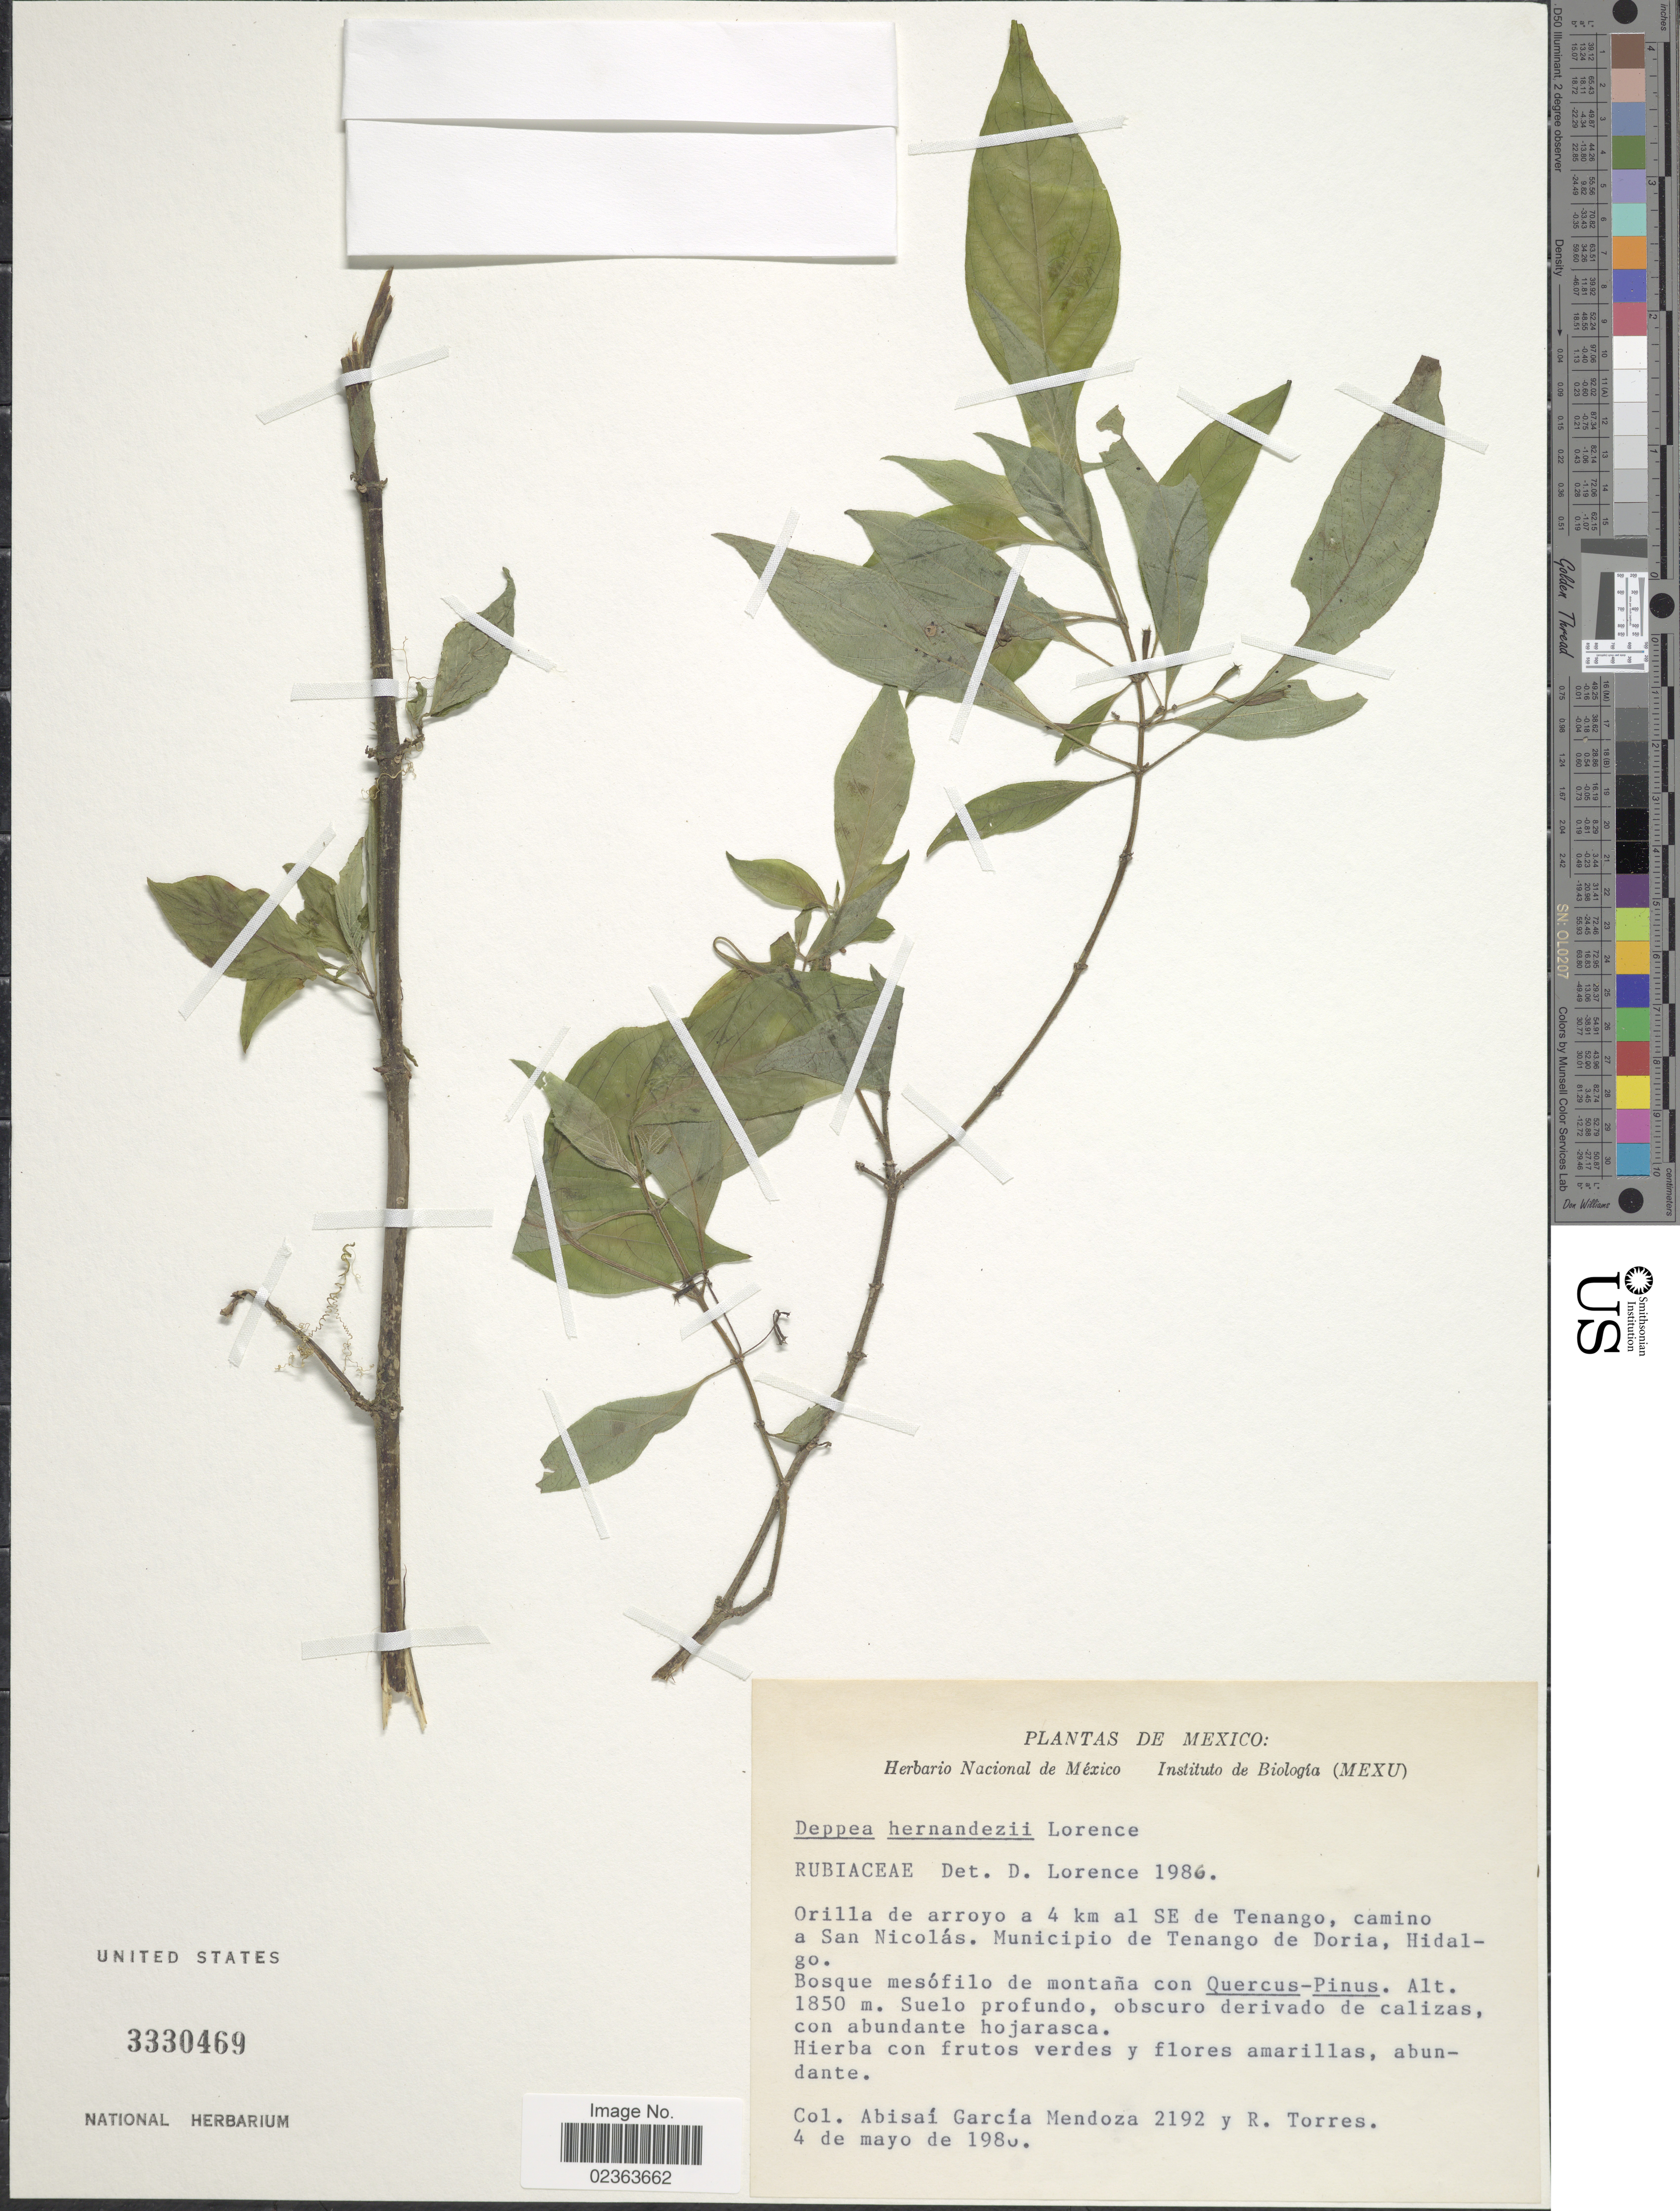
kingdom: Plantae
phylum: Tracheophyta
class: Magnoliopsida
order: Gentianales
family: Rubiaceae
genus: Deppea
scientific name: Deppea hernandezii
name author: Lorence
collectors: A. García-Mendoza & R. Torres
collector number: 2192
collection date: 1980-05-04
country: Mexico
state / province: Hidalgo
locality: Orilla de arroyo a 4 km al SE de Tenango, camino a San Nicolás. Municipio de Tenango de Doria, Bosque mesófilo de montaña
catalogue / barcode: US 3330469